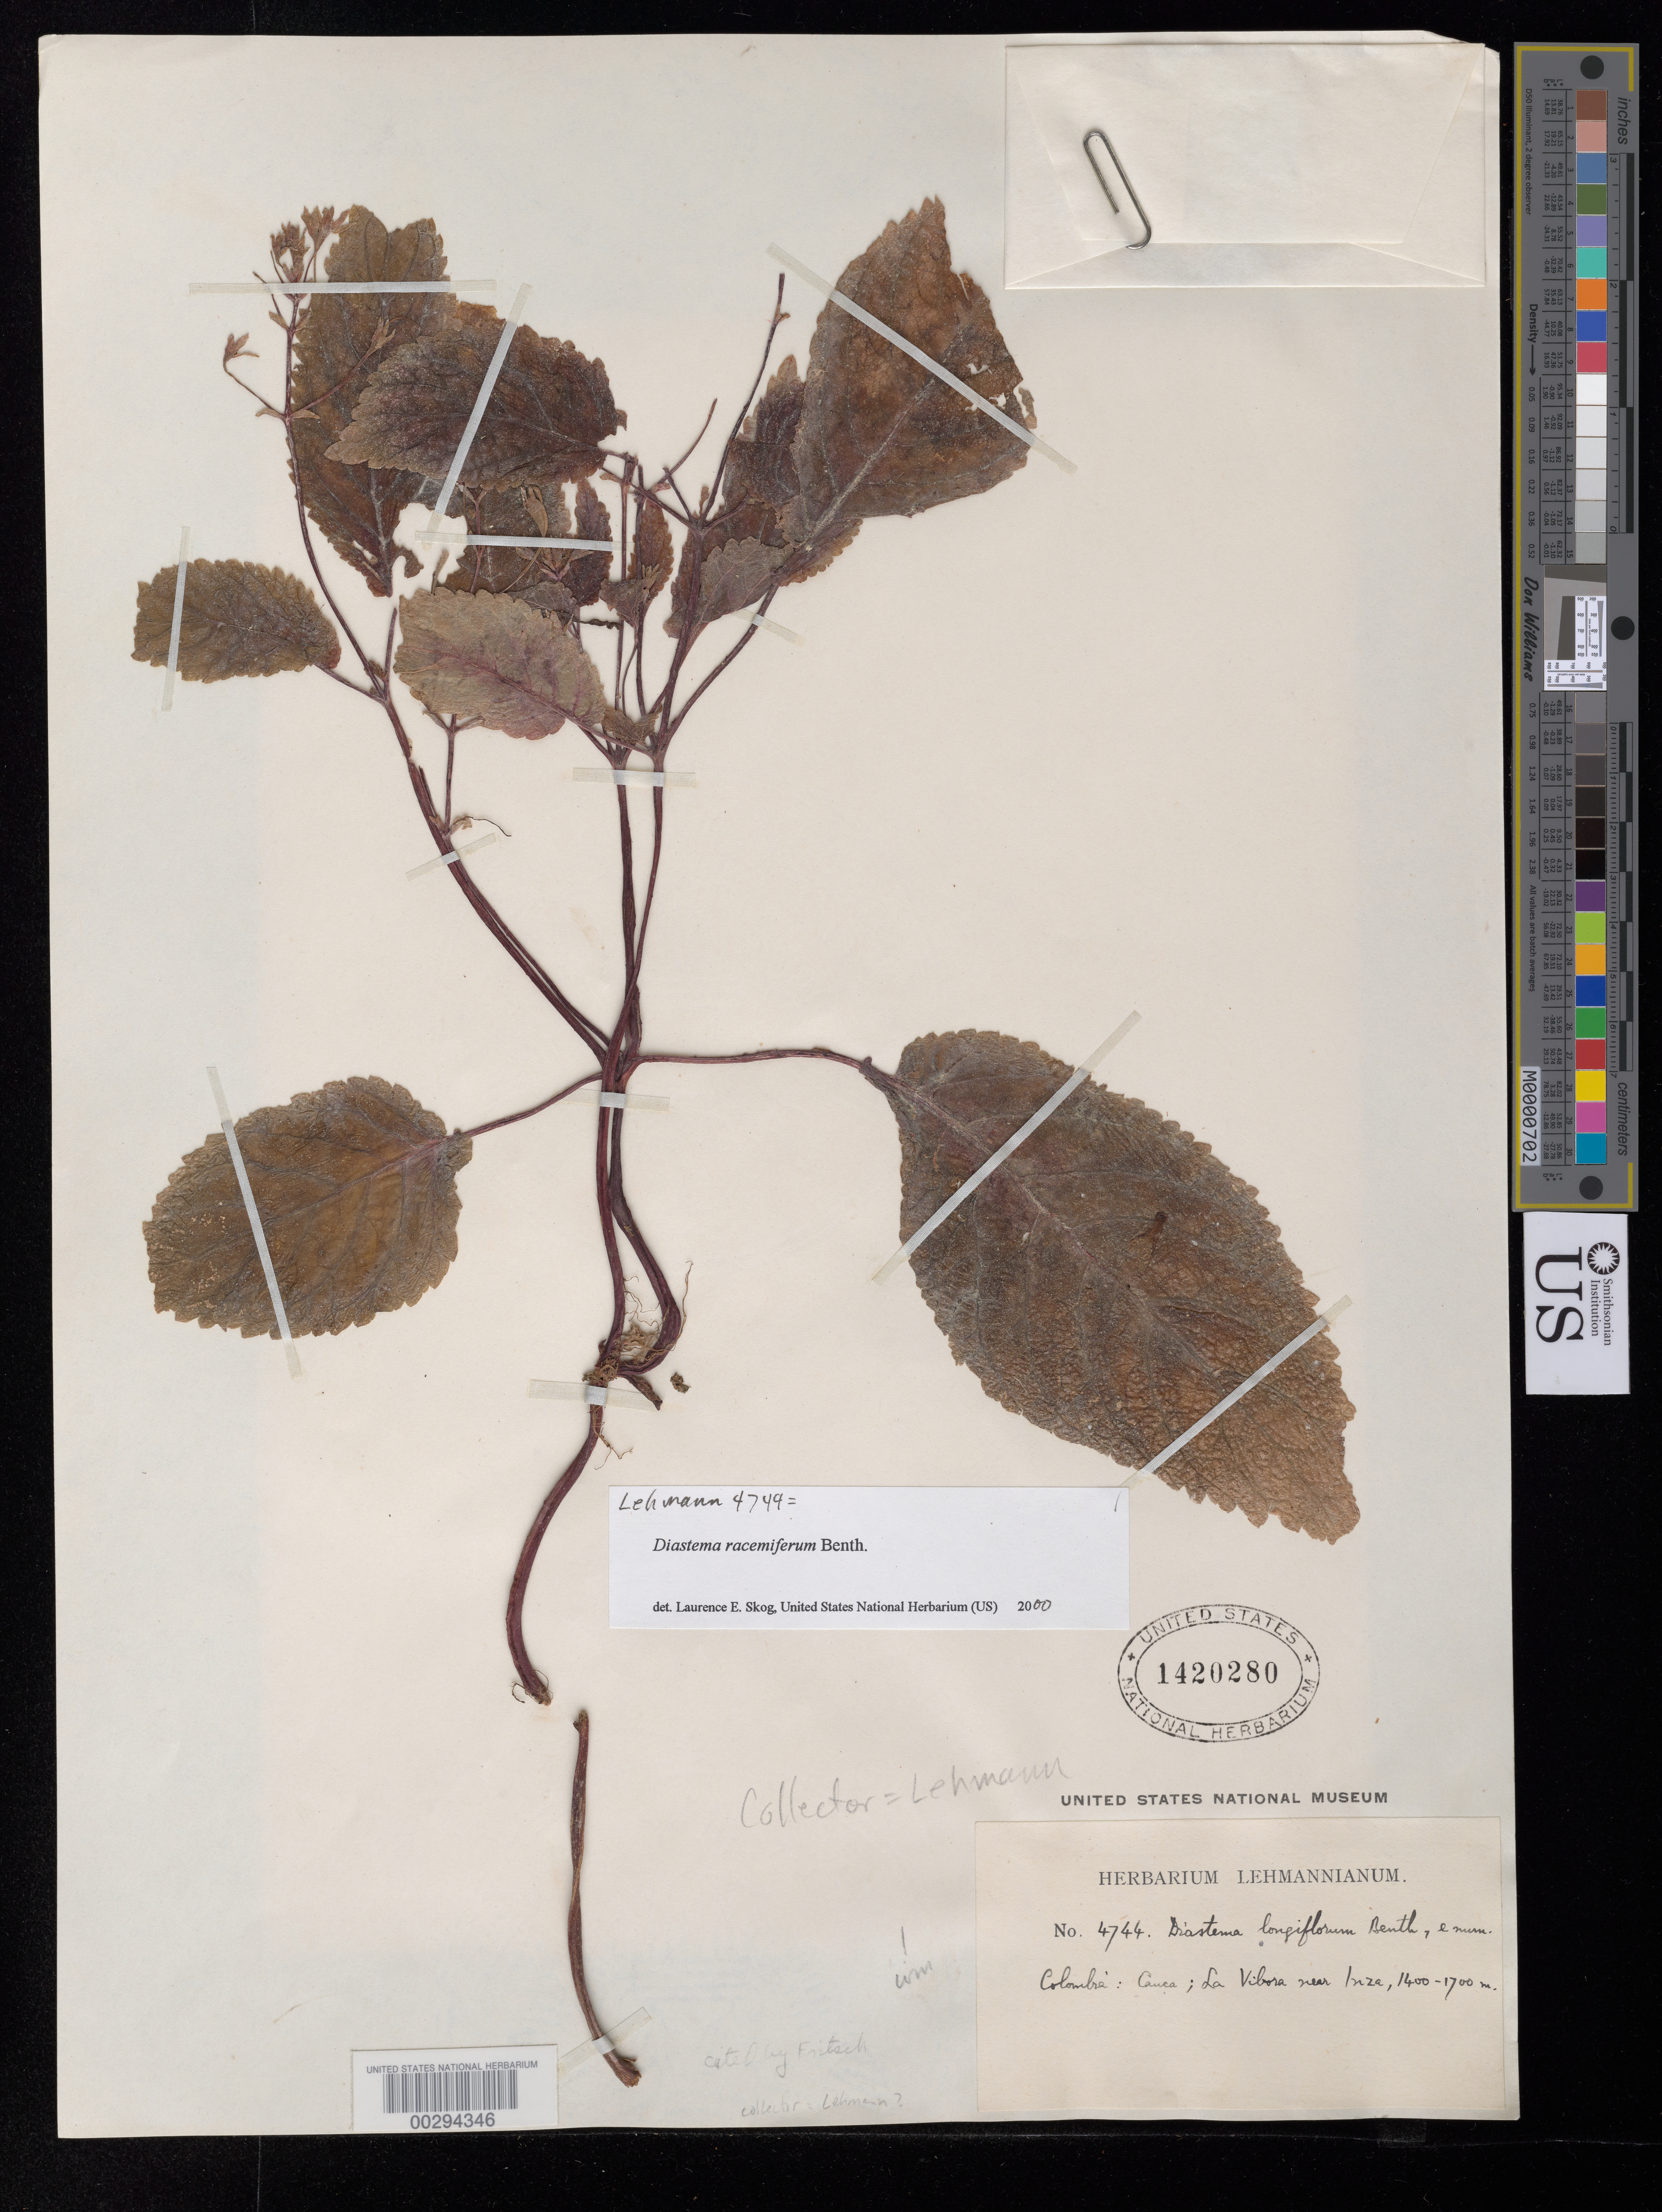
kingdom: Plantae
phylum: Tracheophyta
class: Magnoliopsida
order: Lamiales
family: Gesneriaceae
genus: Diastema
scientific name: Diastema racemiferum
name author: Benth.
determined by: Skog, Laurence E.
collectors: F. C. Lehmann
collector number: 4744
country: Colombia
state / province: Cauca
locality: La Vibora near Inza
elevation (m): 1400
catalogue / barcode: US 1420280